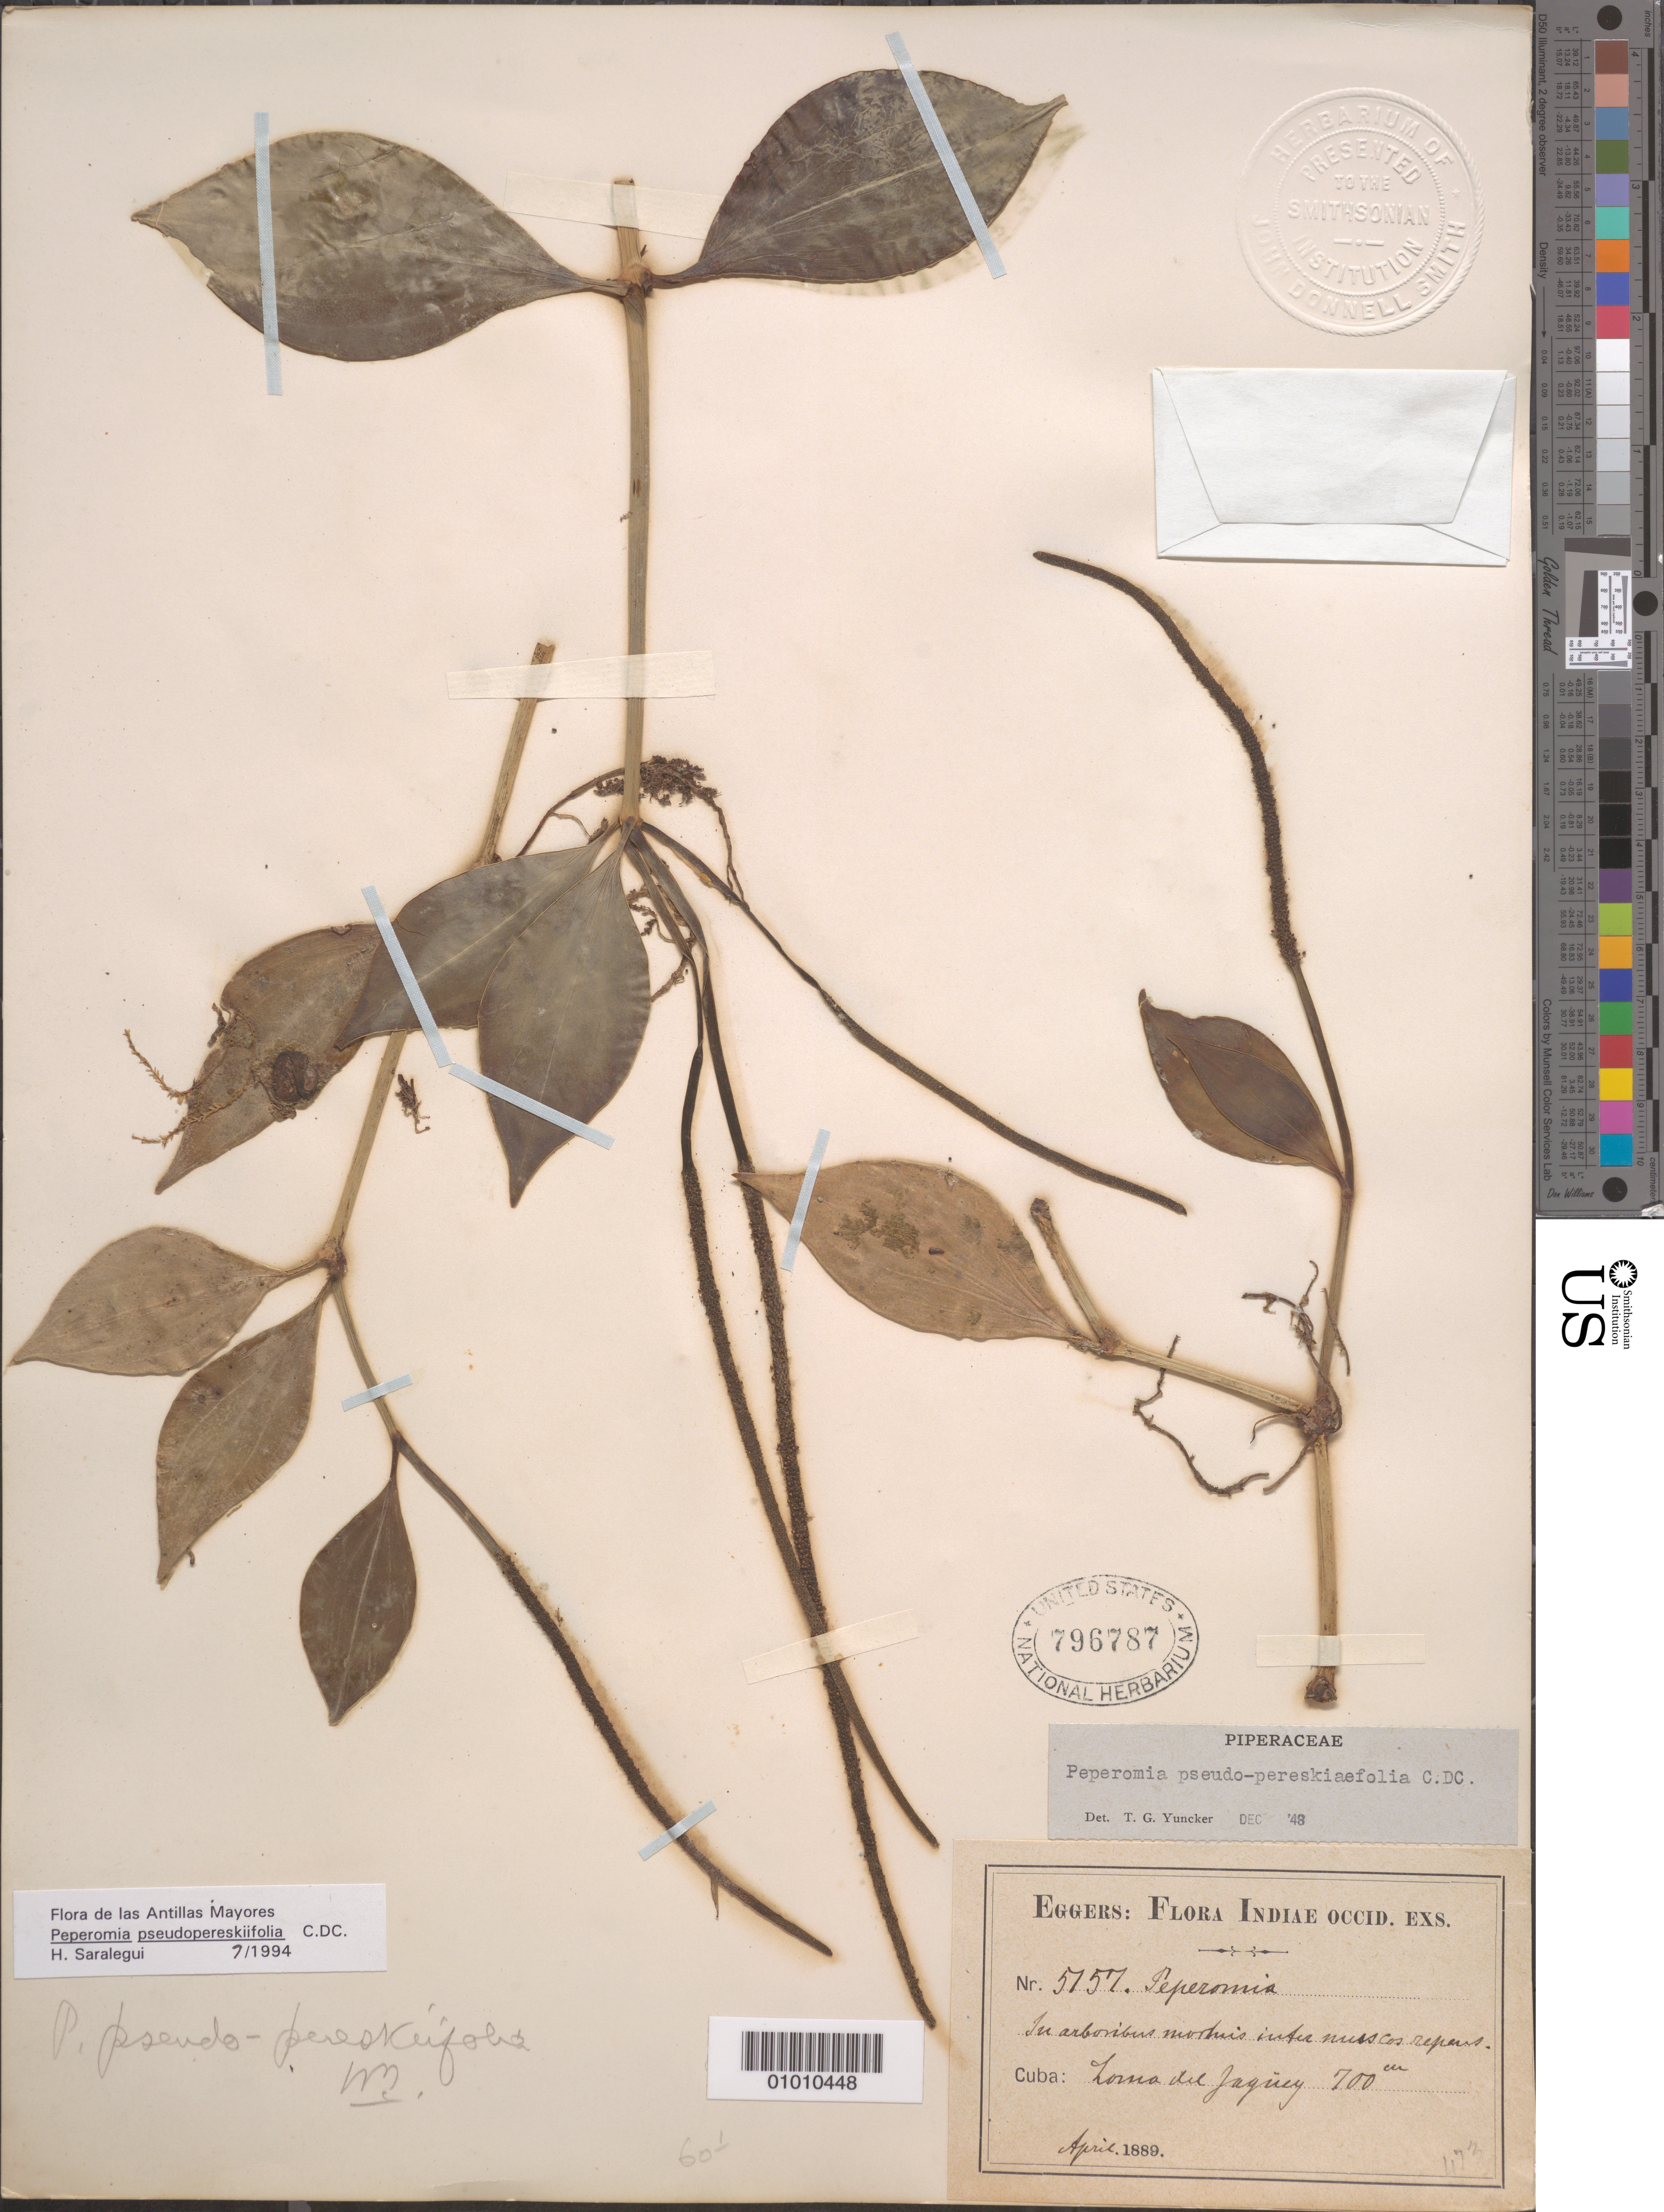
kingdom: Plantae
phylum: Tracheophyta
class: Magnoliopsida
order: Piperales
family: Piperaceae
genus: Peperomia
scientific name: Peperomia pseudopereskiifolia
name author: C. DC.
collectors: H. F. A. von Eggers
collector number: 5157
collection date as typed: Apr 1889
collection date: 1889-04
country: Cuba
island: Cuba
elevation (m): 700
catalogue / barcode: US 796787